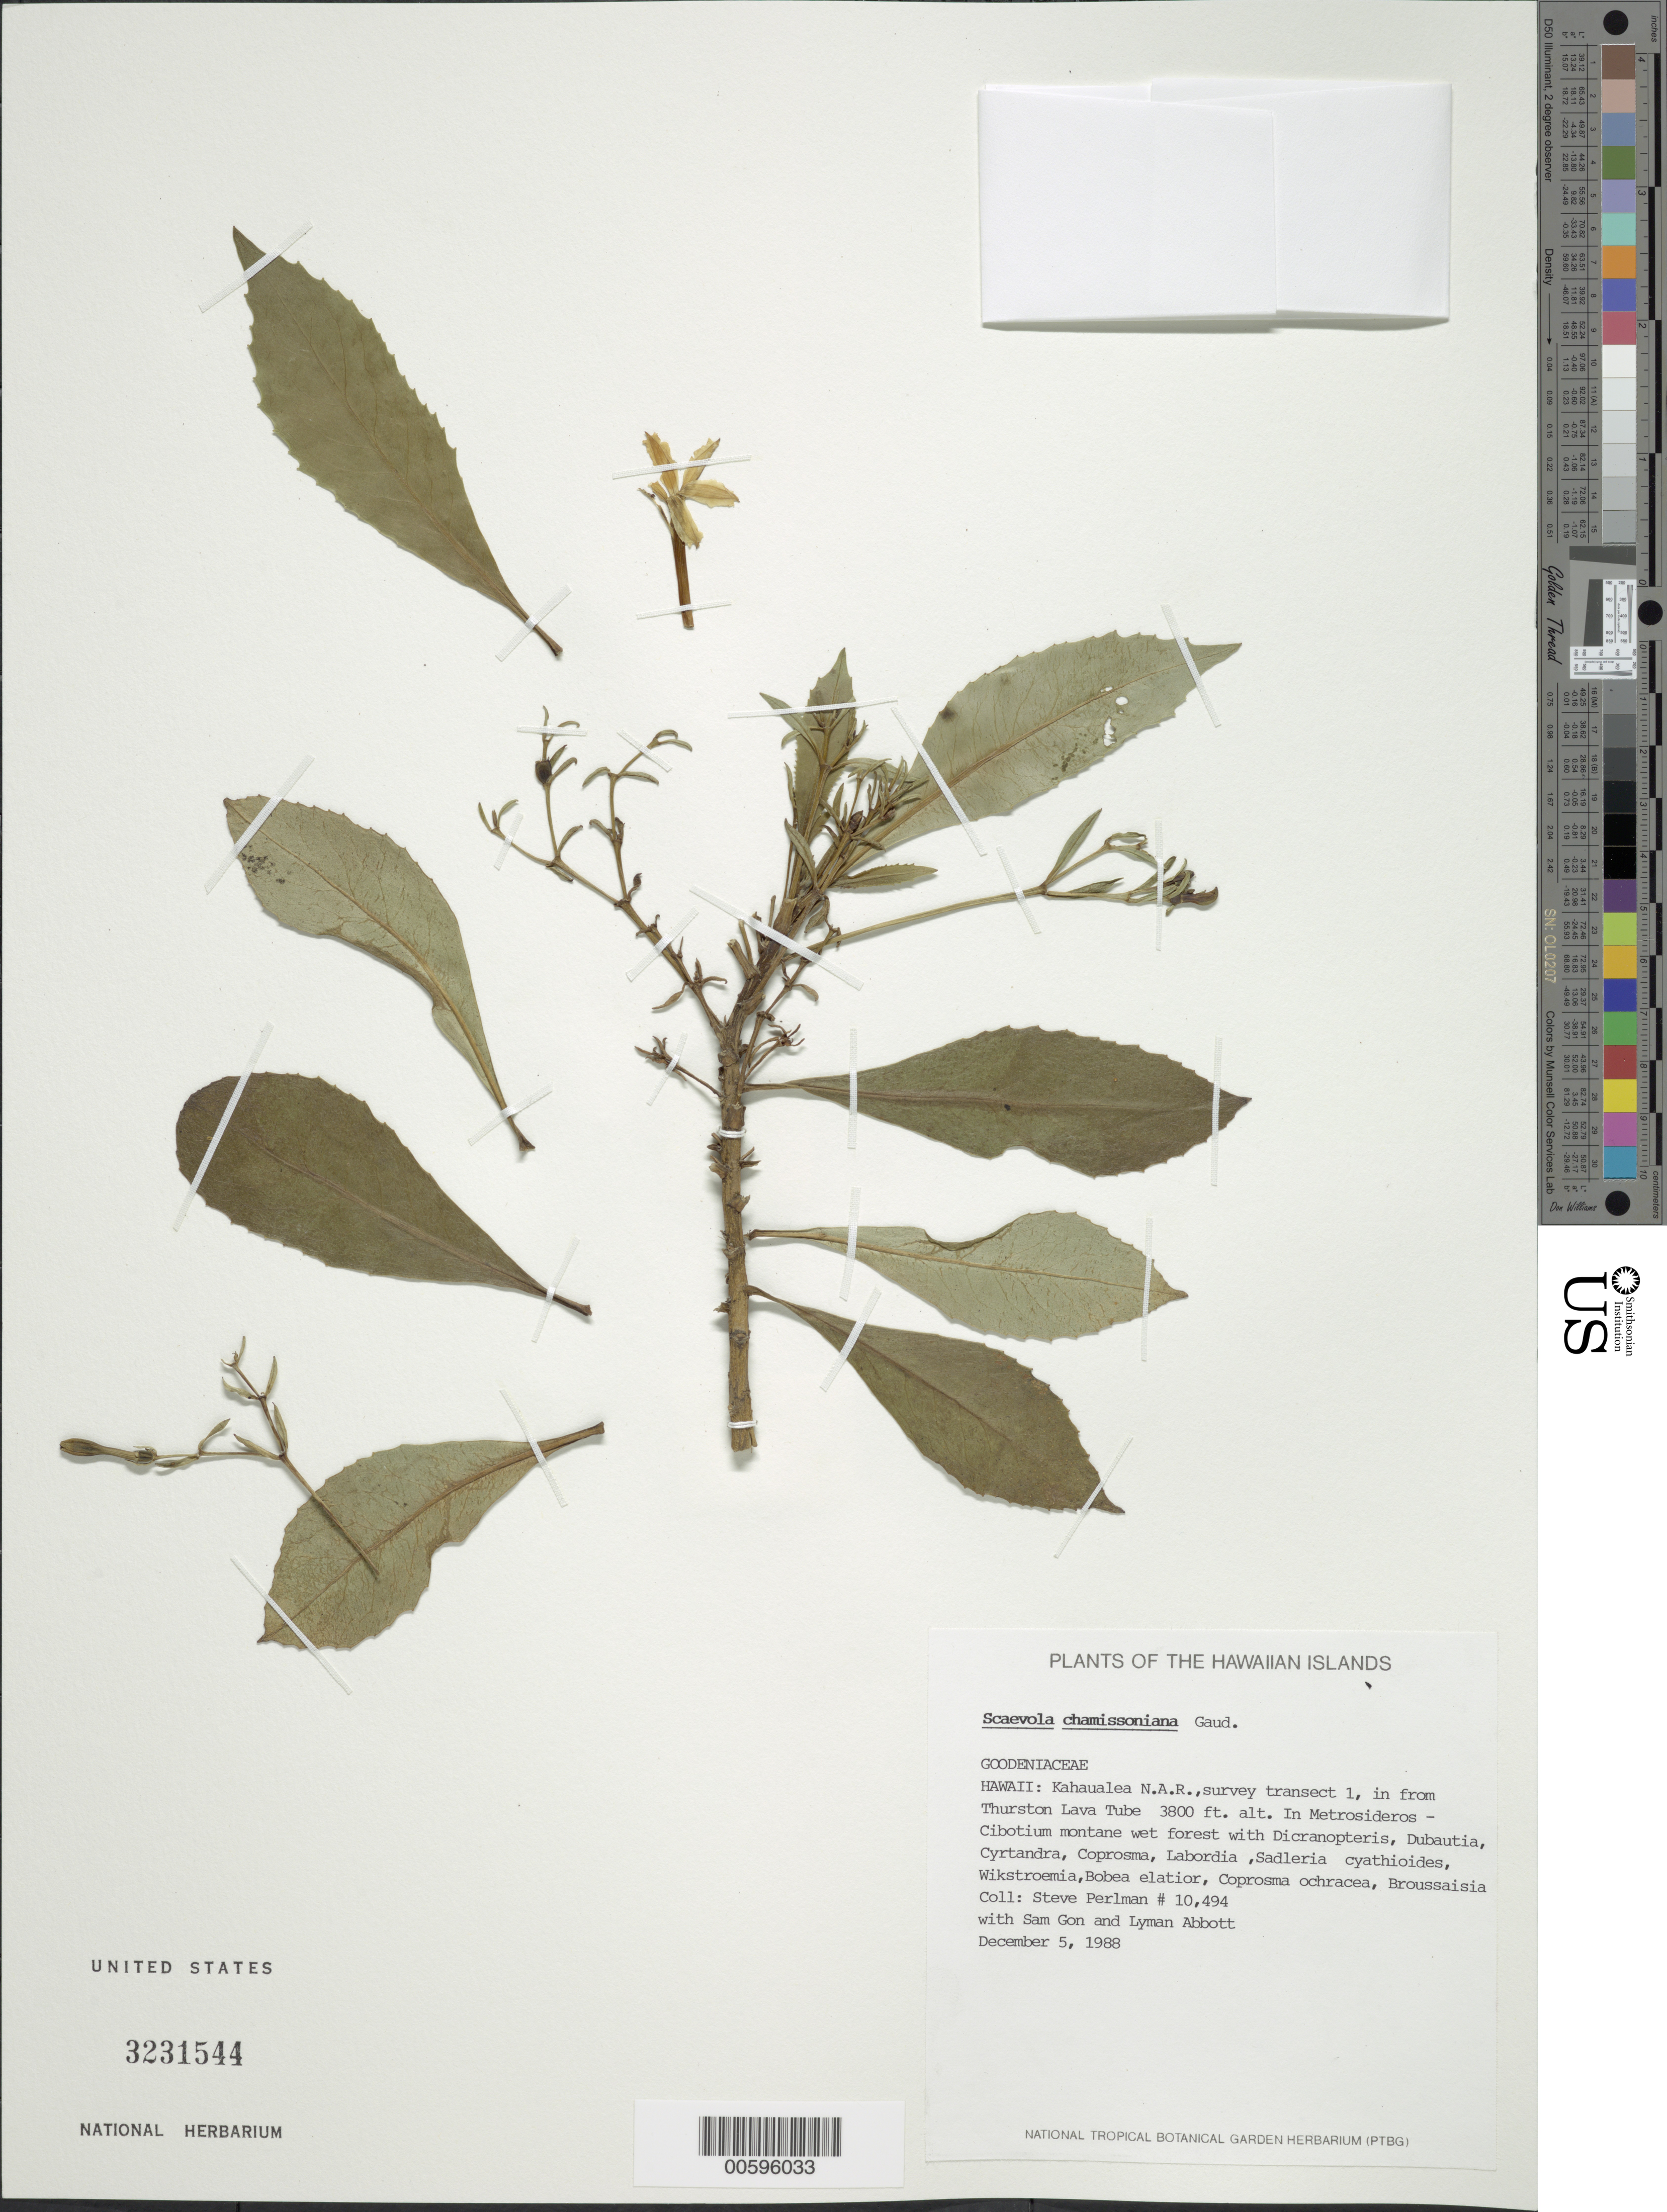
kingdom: Plantae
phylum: Tracheophyta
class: Magnoliopsida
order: Asterales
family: Goodeniaceae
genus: Scaevola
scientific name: Scaevola chamissoniana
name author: Gaudich.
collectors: S. P. Perlman, S. Gon & L. Abbott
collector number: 10494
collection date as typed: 5 Dec 1988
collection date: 1988-12-05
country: United States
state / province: Hawaii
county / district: Hawaii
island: Hawaii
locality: Kahaualea N.A.R., survey transect 1, in from Thurston Lava Tube.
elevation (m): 1158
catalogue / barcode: US 3231544